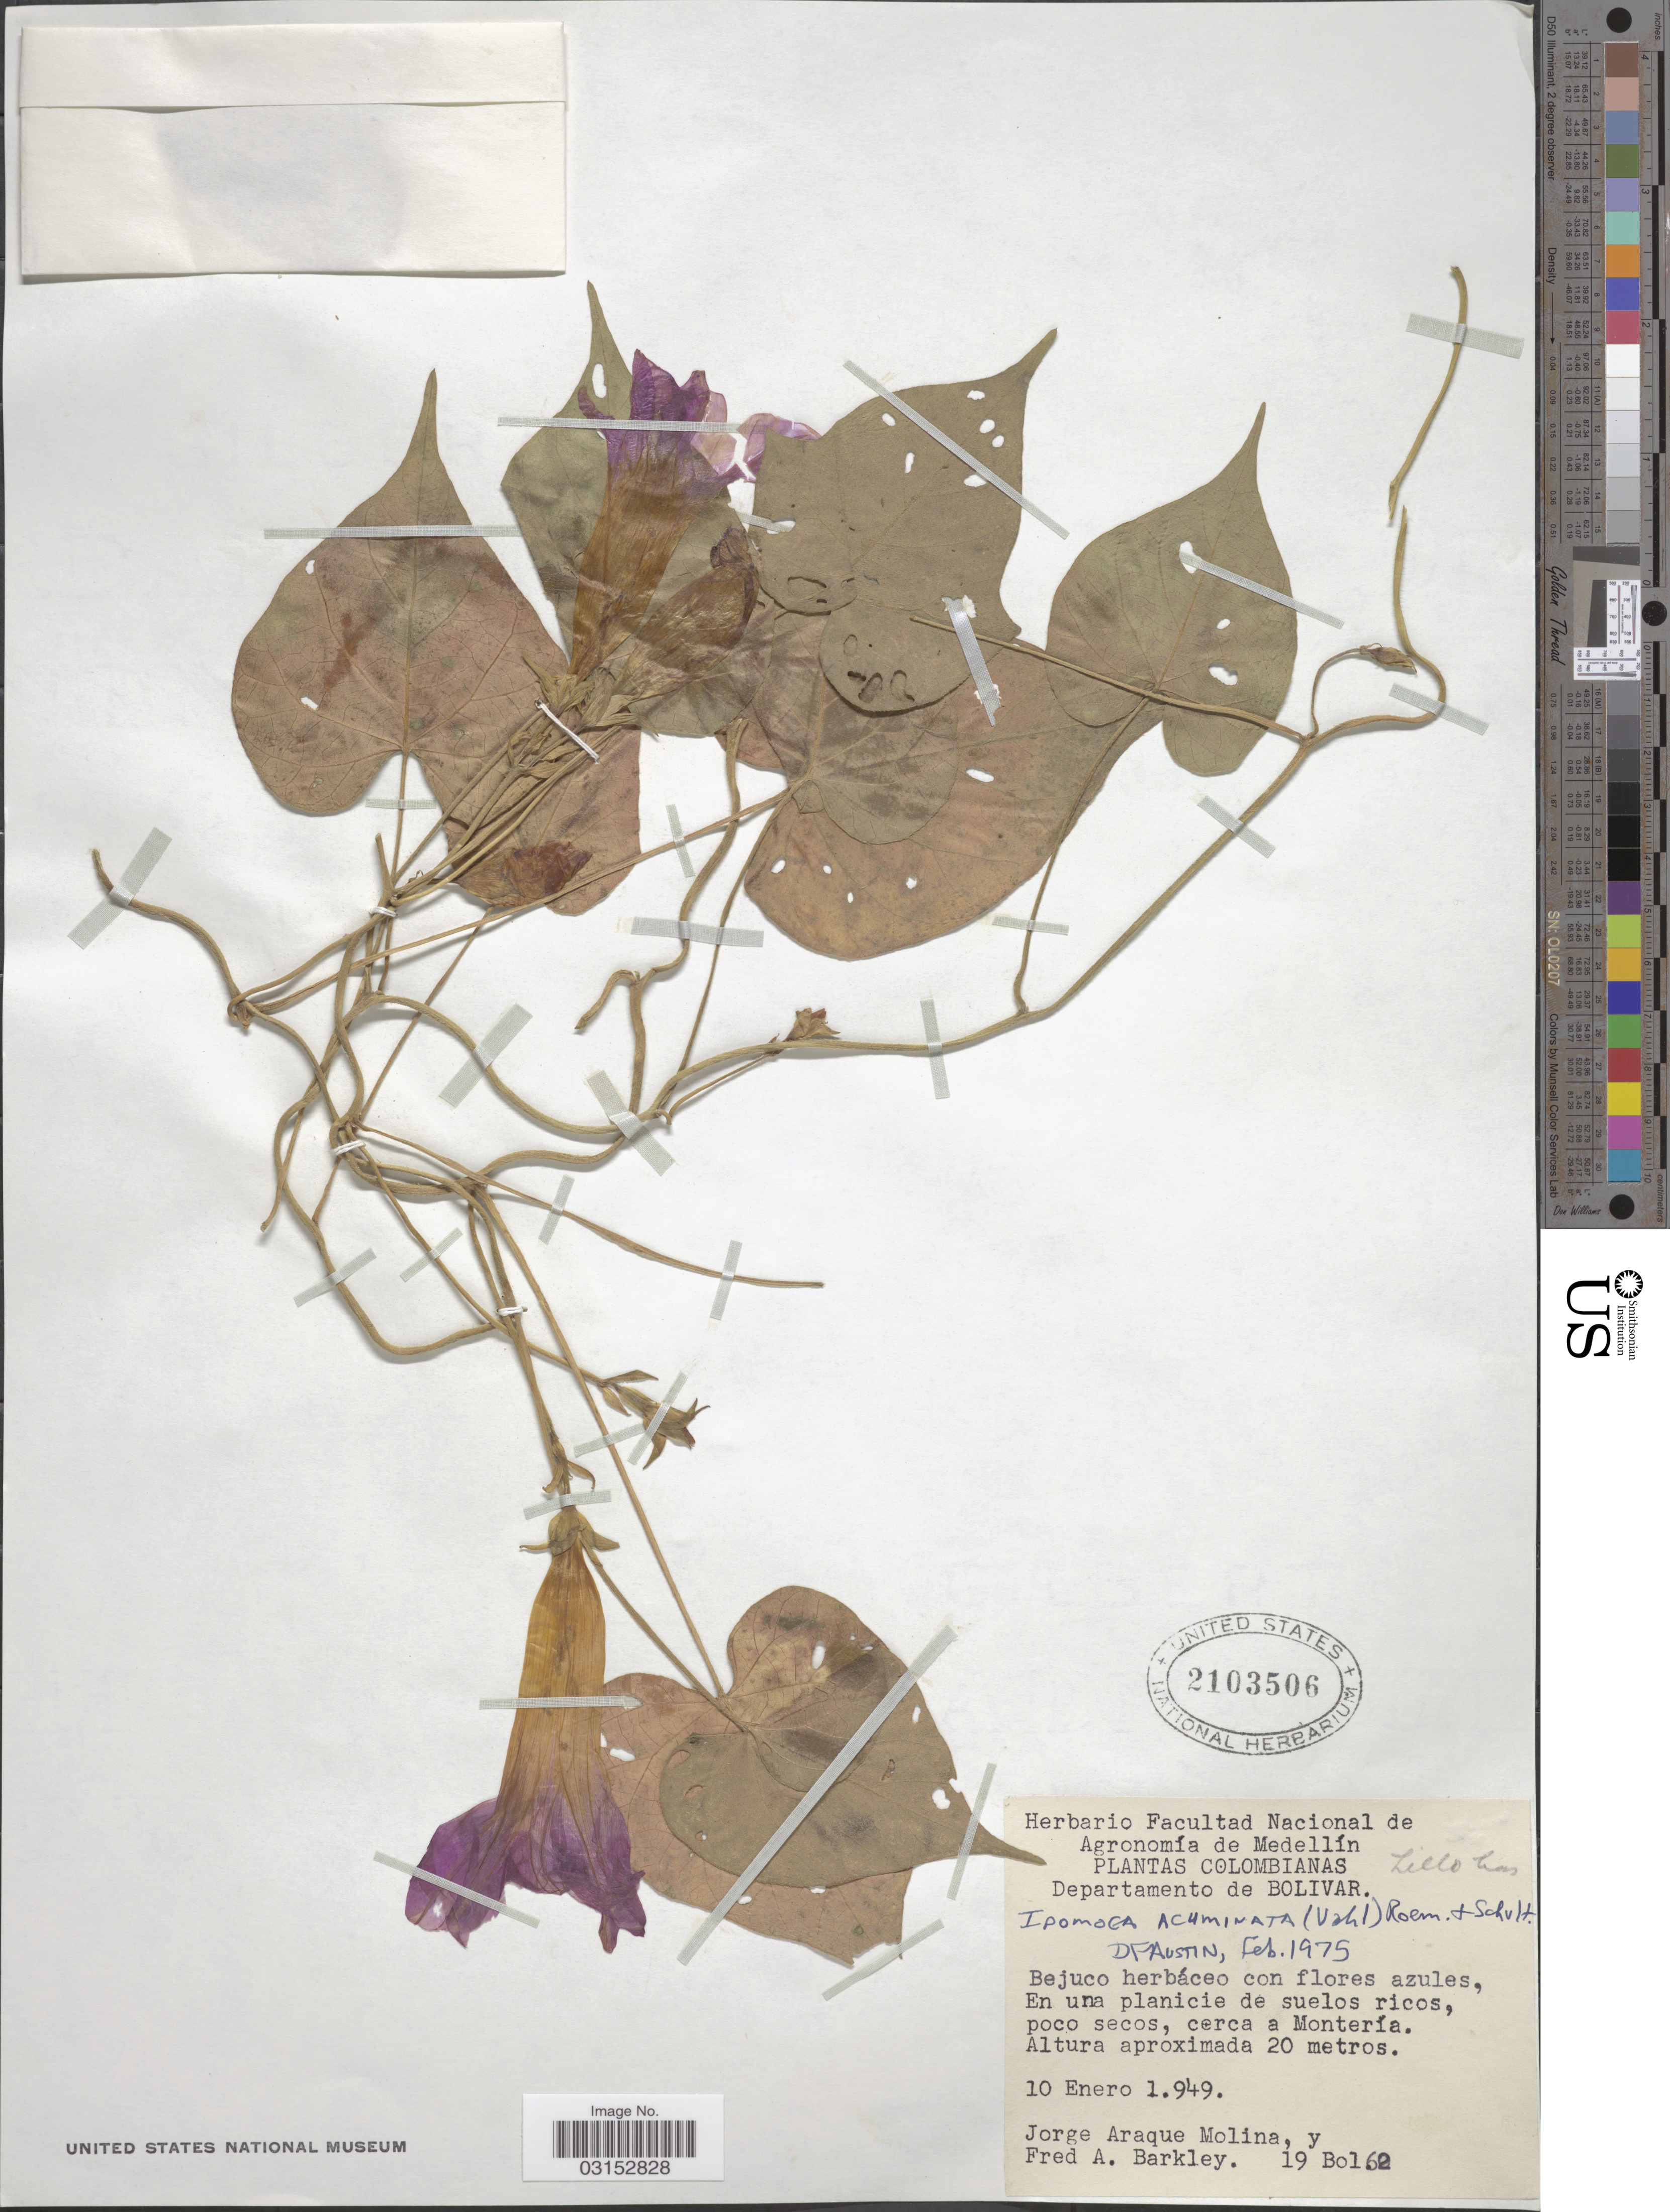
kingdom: Plantae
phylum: Tracheophyta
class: Magnoliopsida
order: Solanales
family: Convolvulaceae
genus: Ipomoea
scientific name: Ipomoea indica (Burm.) Merr. var. indica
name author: (Burm.) Merr.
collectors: J. Araque Molina & F. A. Barkley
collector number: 19B0162*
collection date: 1949-01-10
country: Colombia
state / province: Bolívar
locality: Departamento de Bolívar. Cerca a Montería.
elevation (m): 20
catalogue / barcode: US 2103506